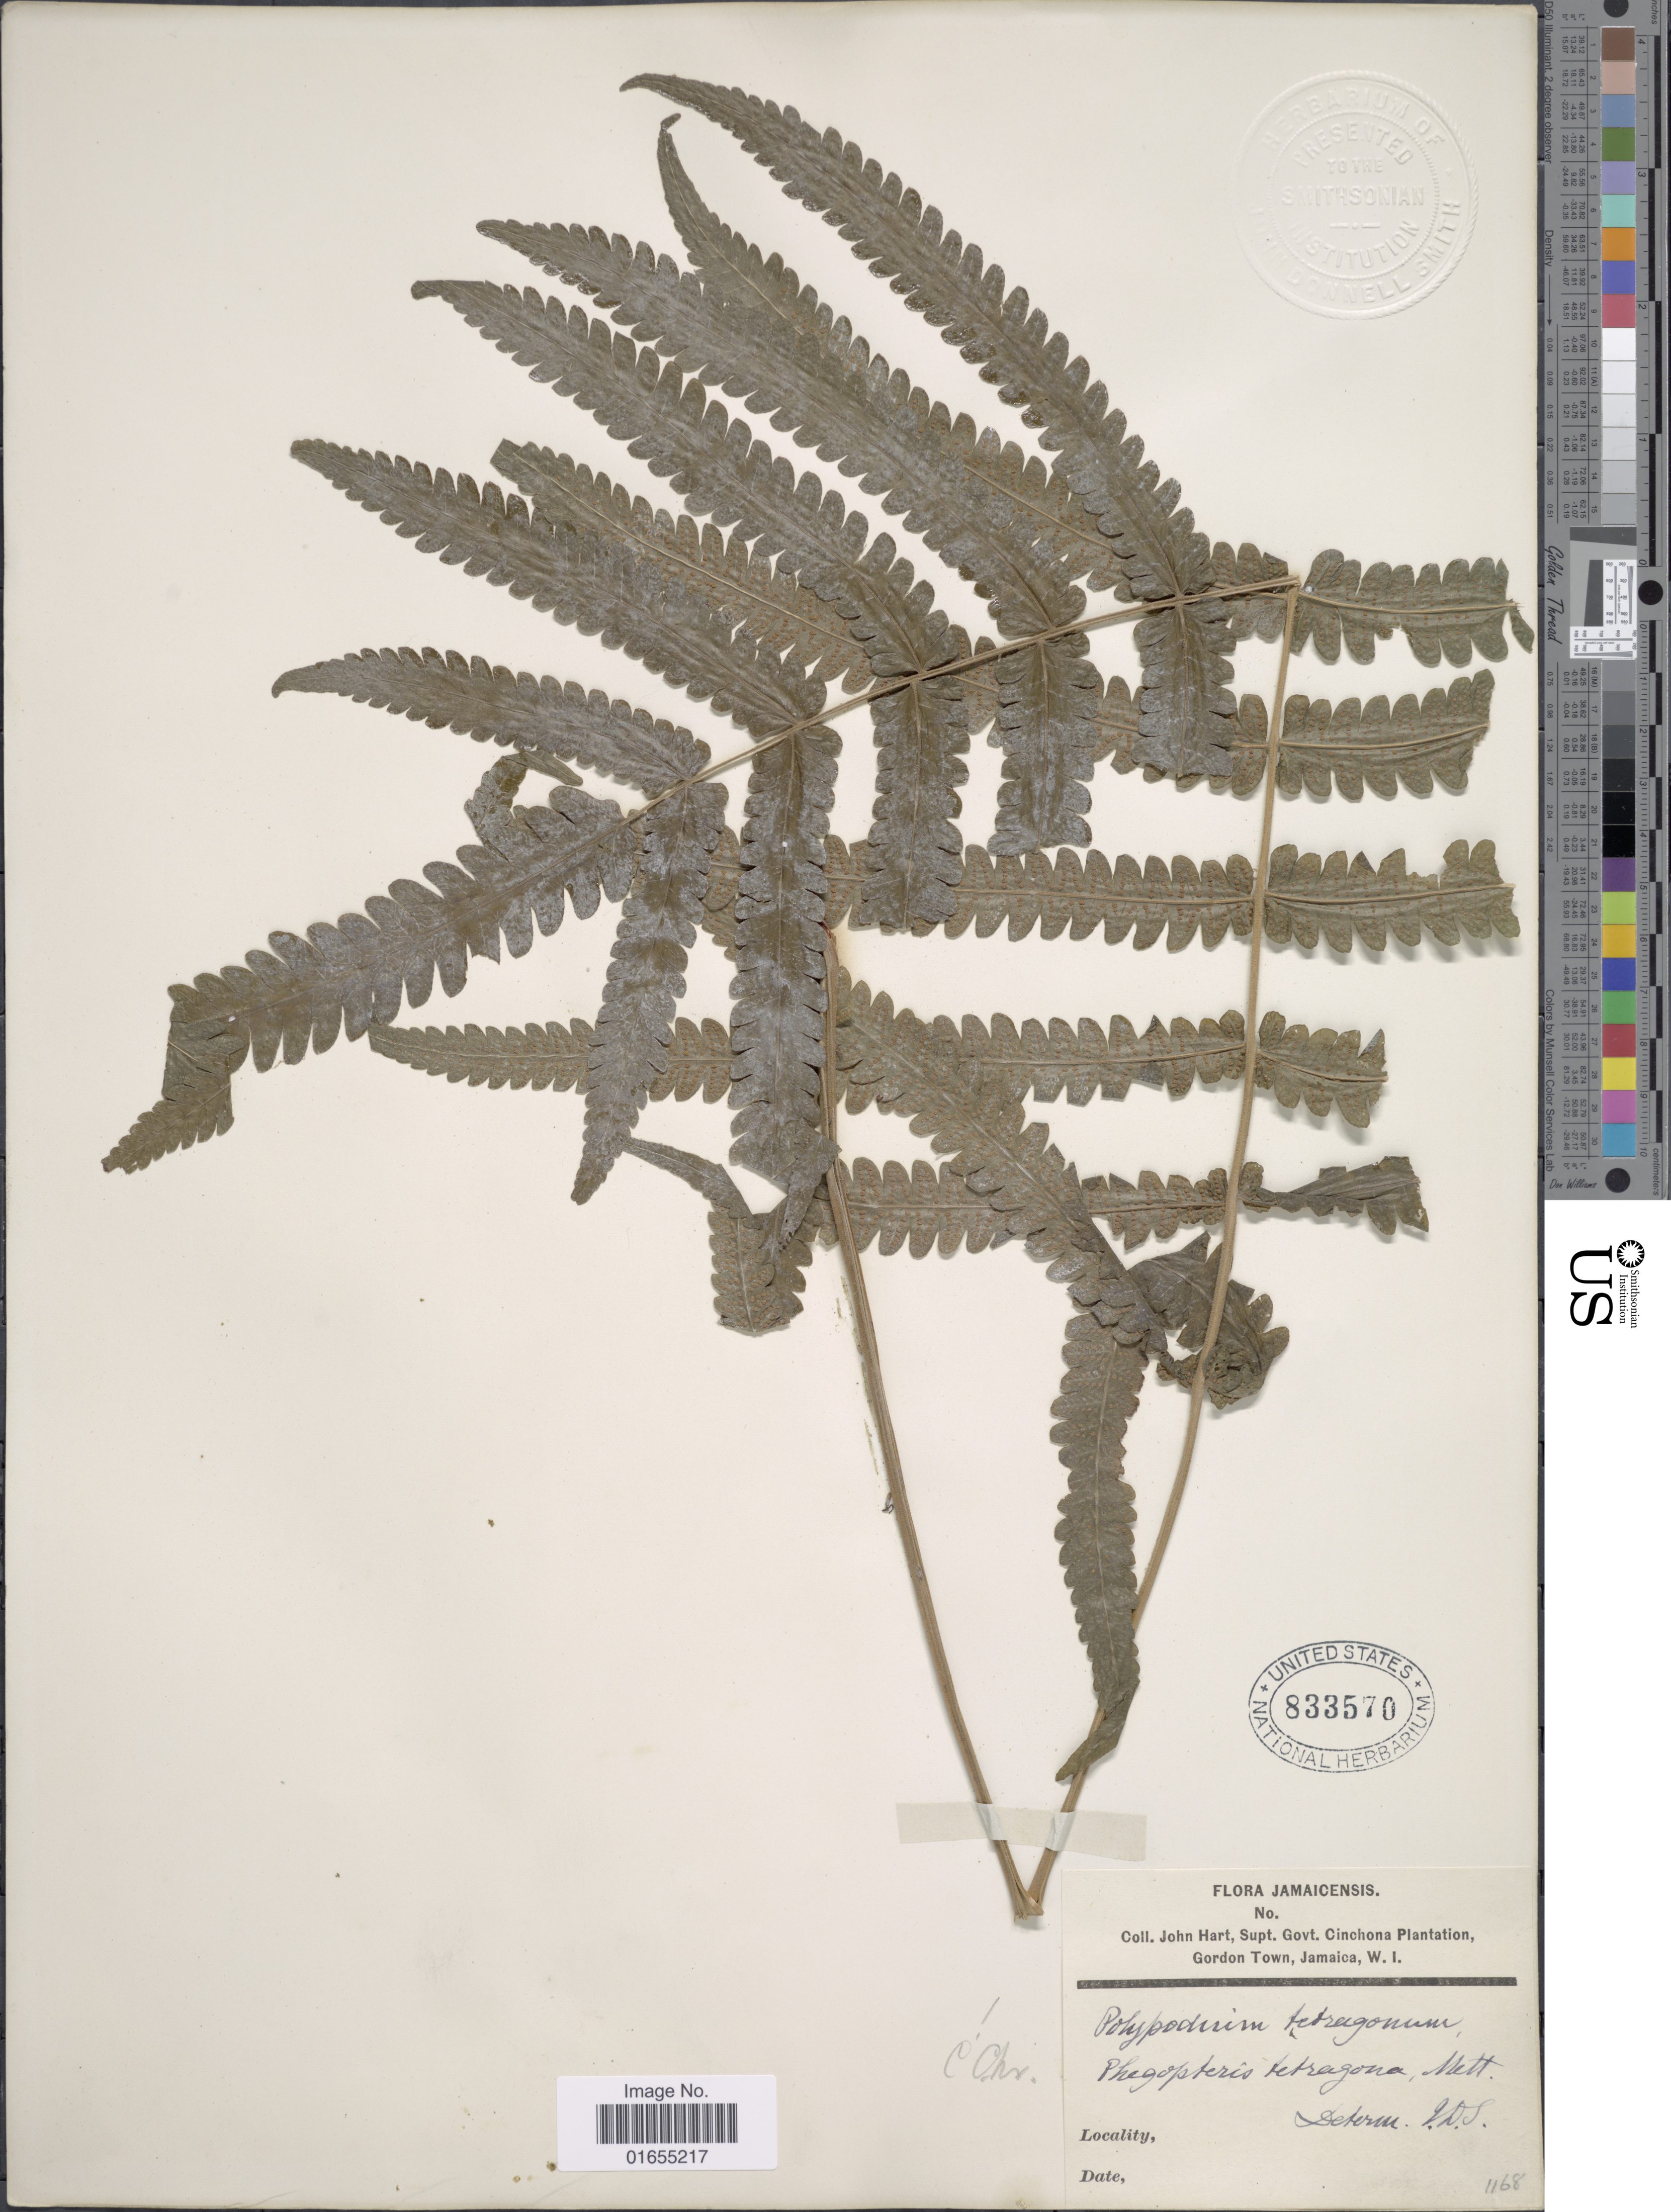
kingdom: Plantae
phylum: Tracheophyta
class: Polypodiopsida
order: Polypodiales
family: Thelypteridaceae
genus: Goniopteris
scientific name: Goniopteris subtetragona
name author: (Link) Vareschi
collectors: J. H. Hart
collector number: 1168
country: Jamaica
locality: Govt. Cinchona, Gordon Town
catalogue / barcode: US 833570